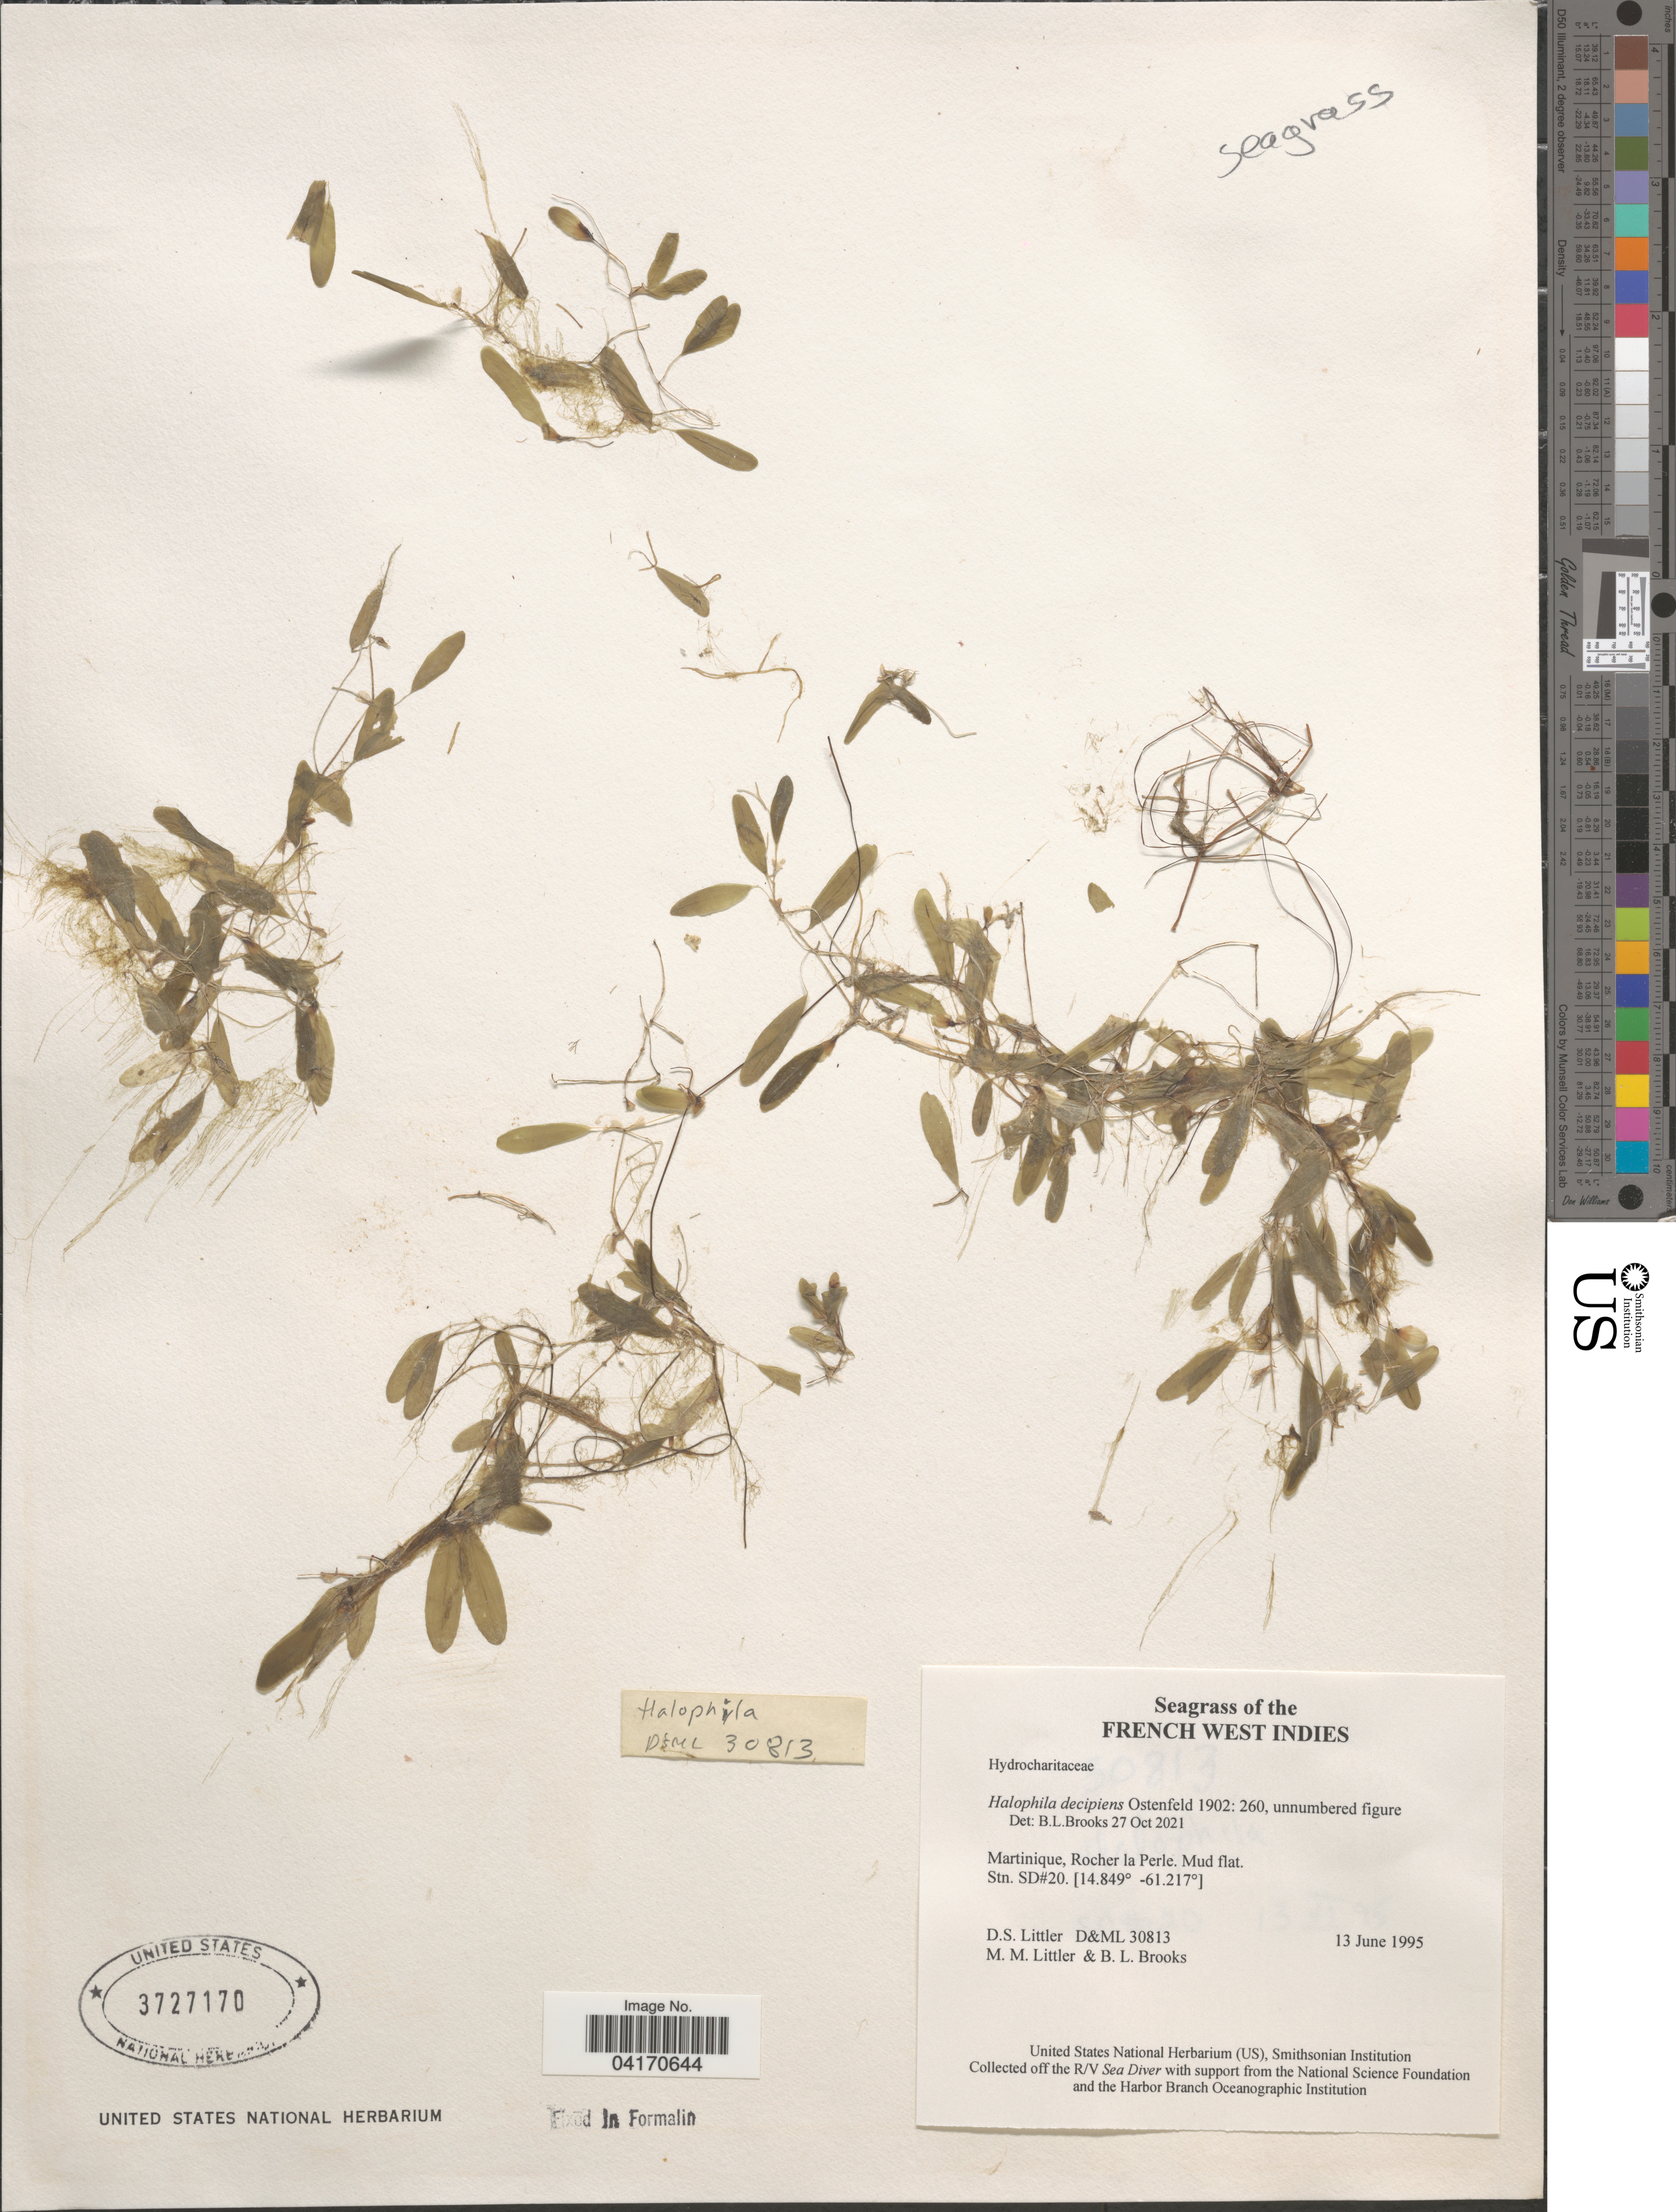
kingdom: Plantae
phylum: Tracheophyta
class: Liliopsida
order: Alismatales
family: Hydrocharitaceae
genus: Halophila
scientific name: Halophila decipiens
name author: Ostenf.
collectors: D. S. Littler & B. Brooks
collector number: D&ML 30813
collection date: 1995-06-13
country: Martinique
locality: French West Indies. Rocher la Perle. Stn. SD#20.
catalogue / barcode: US 3727170